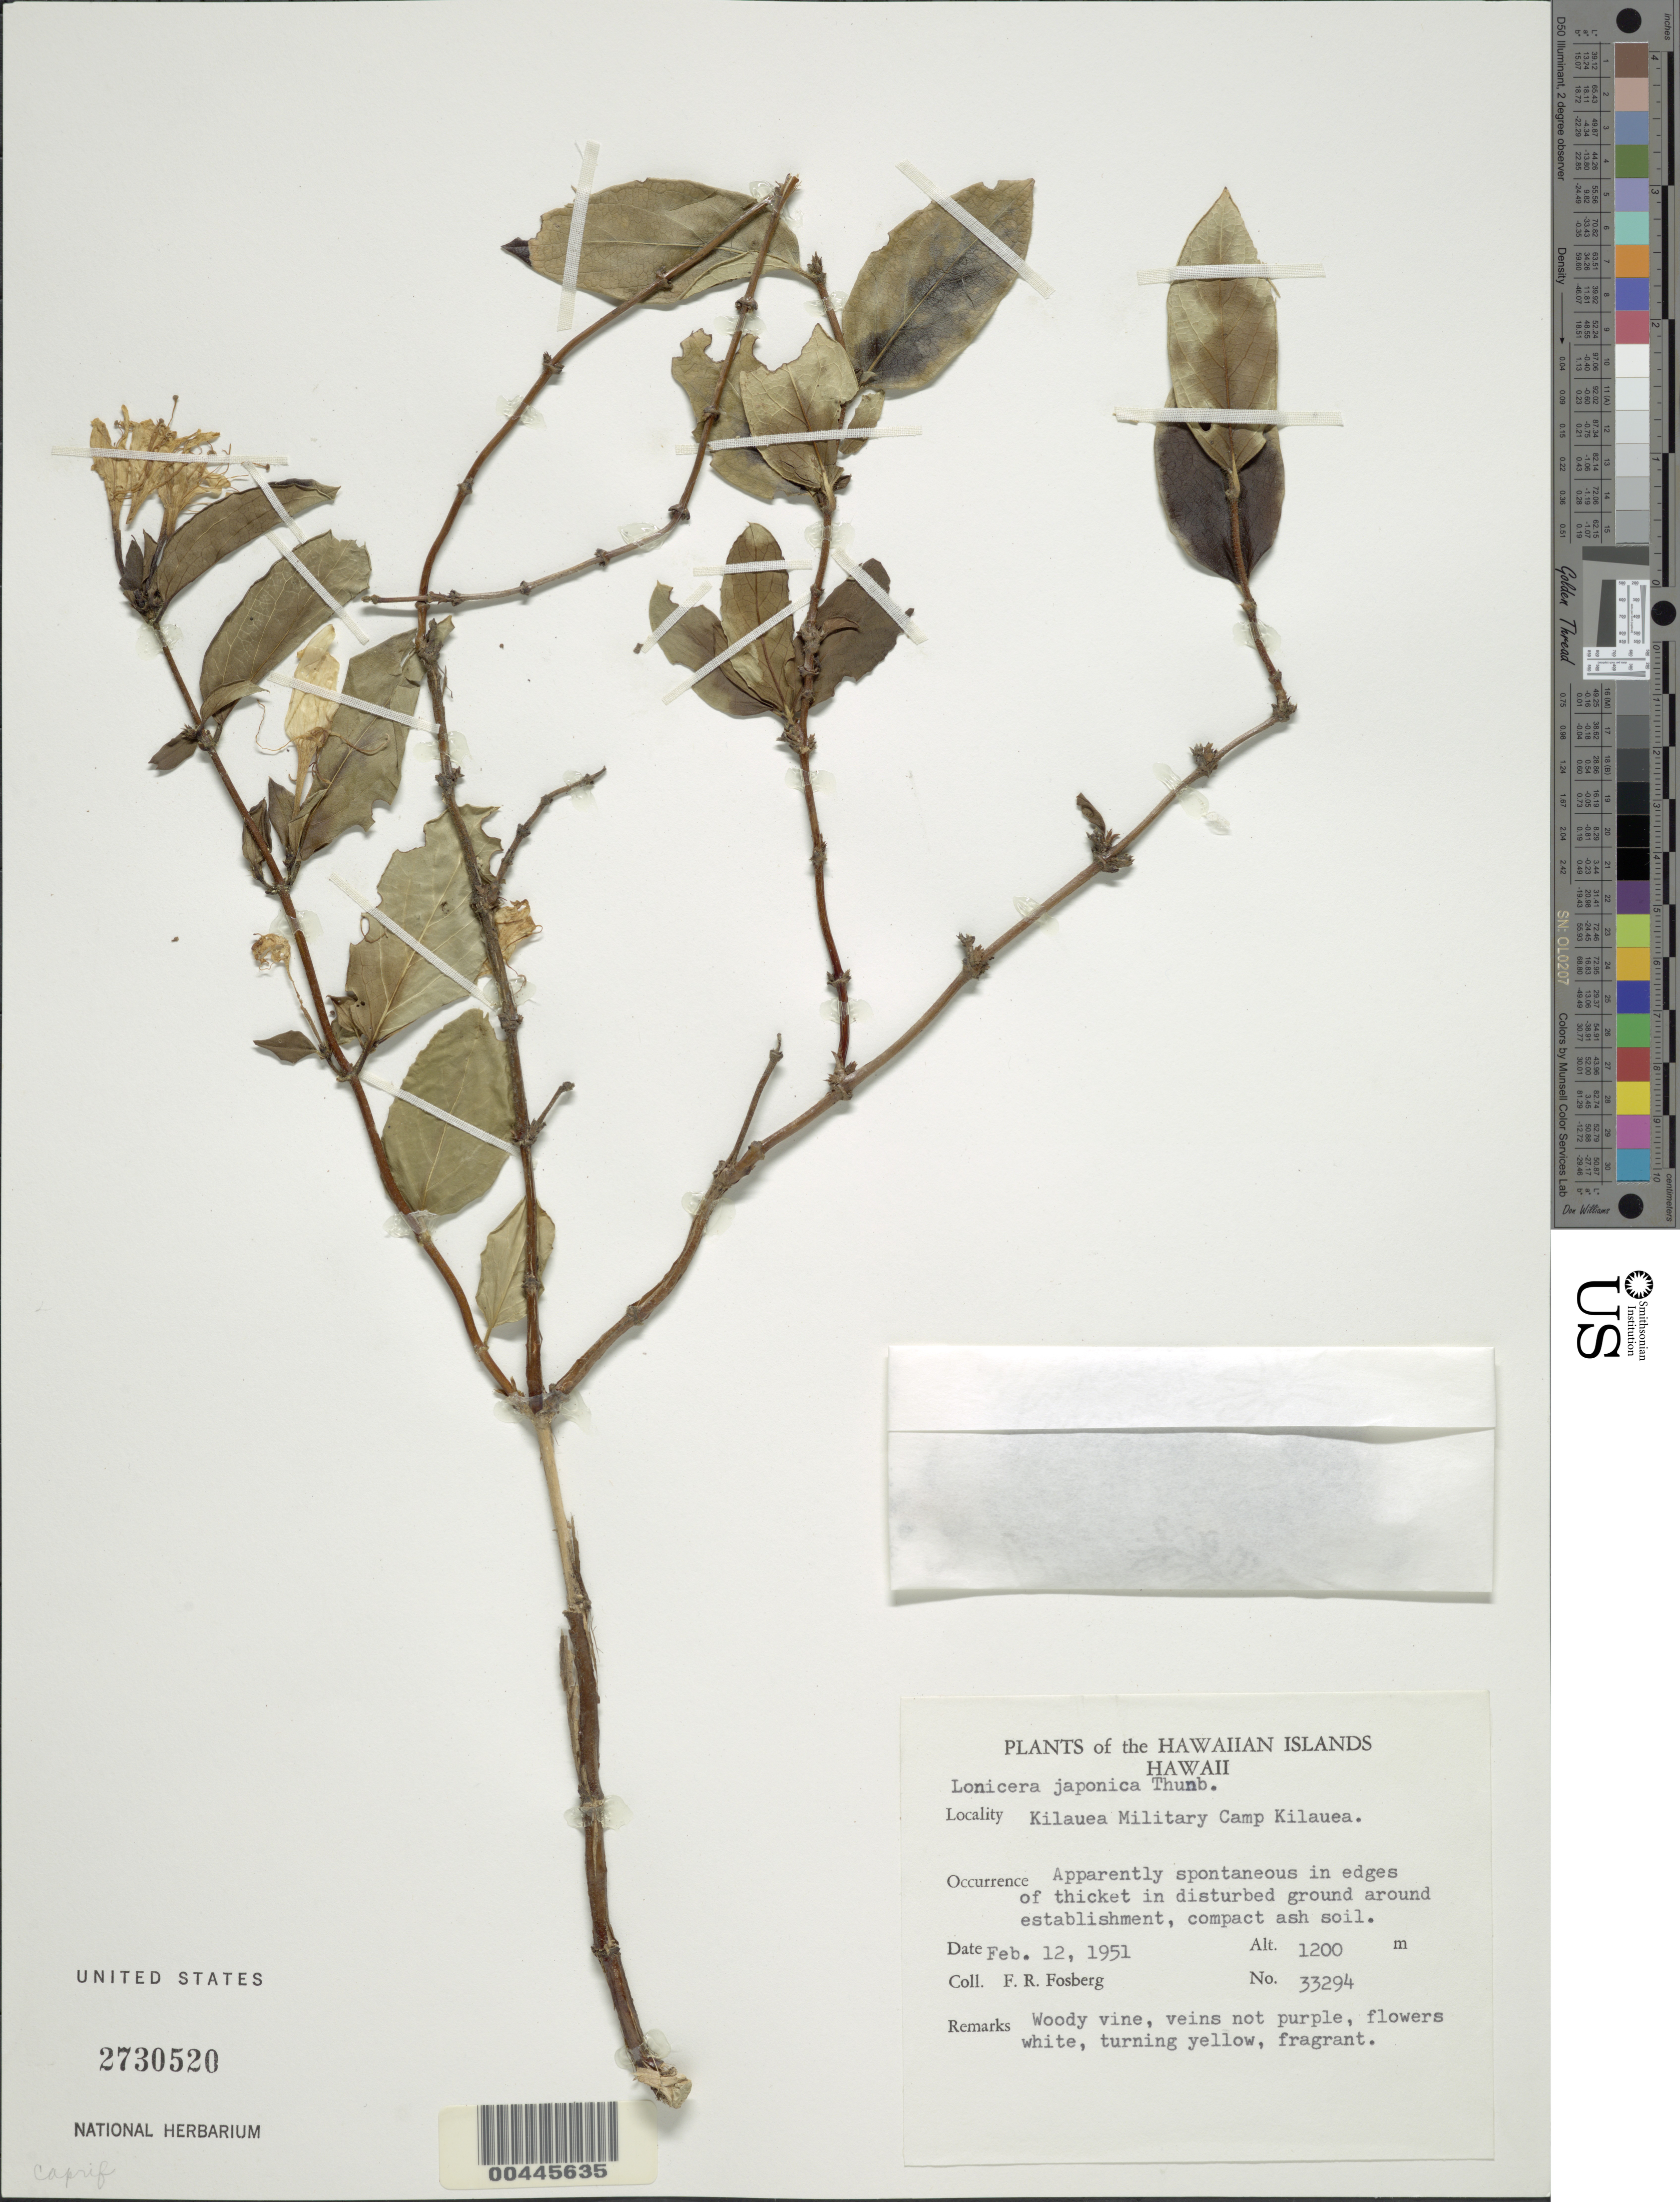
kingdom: Plantae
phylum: Tracheophyta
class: Magnoliopsida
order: Dipsacales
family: Caprifoliaceae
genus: Lonicera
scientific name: Lonicera japonica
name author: Thunb.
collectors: F. R. Fosberg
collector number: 33294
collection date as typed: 12 Feb 1951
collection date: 1951-02-12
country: United States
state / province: Hawaii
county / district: Hawaii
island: Hawaii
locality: Kilauea Military Camp, Kilauea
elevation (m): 1200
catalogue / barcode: US 2730520